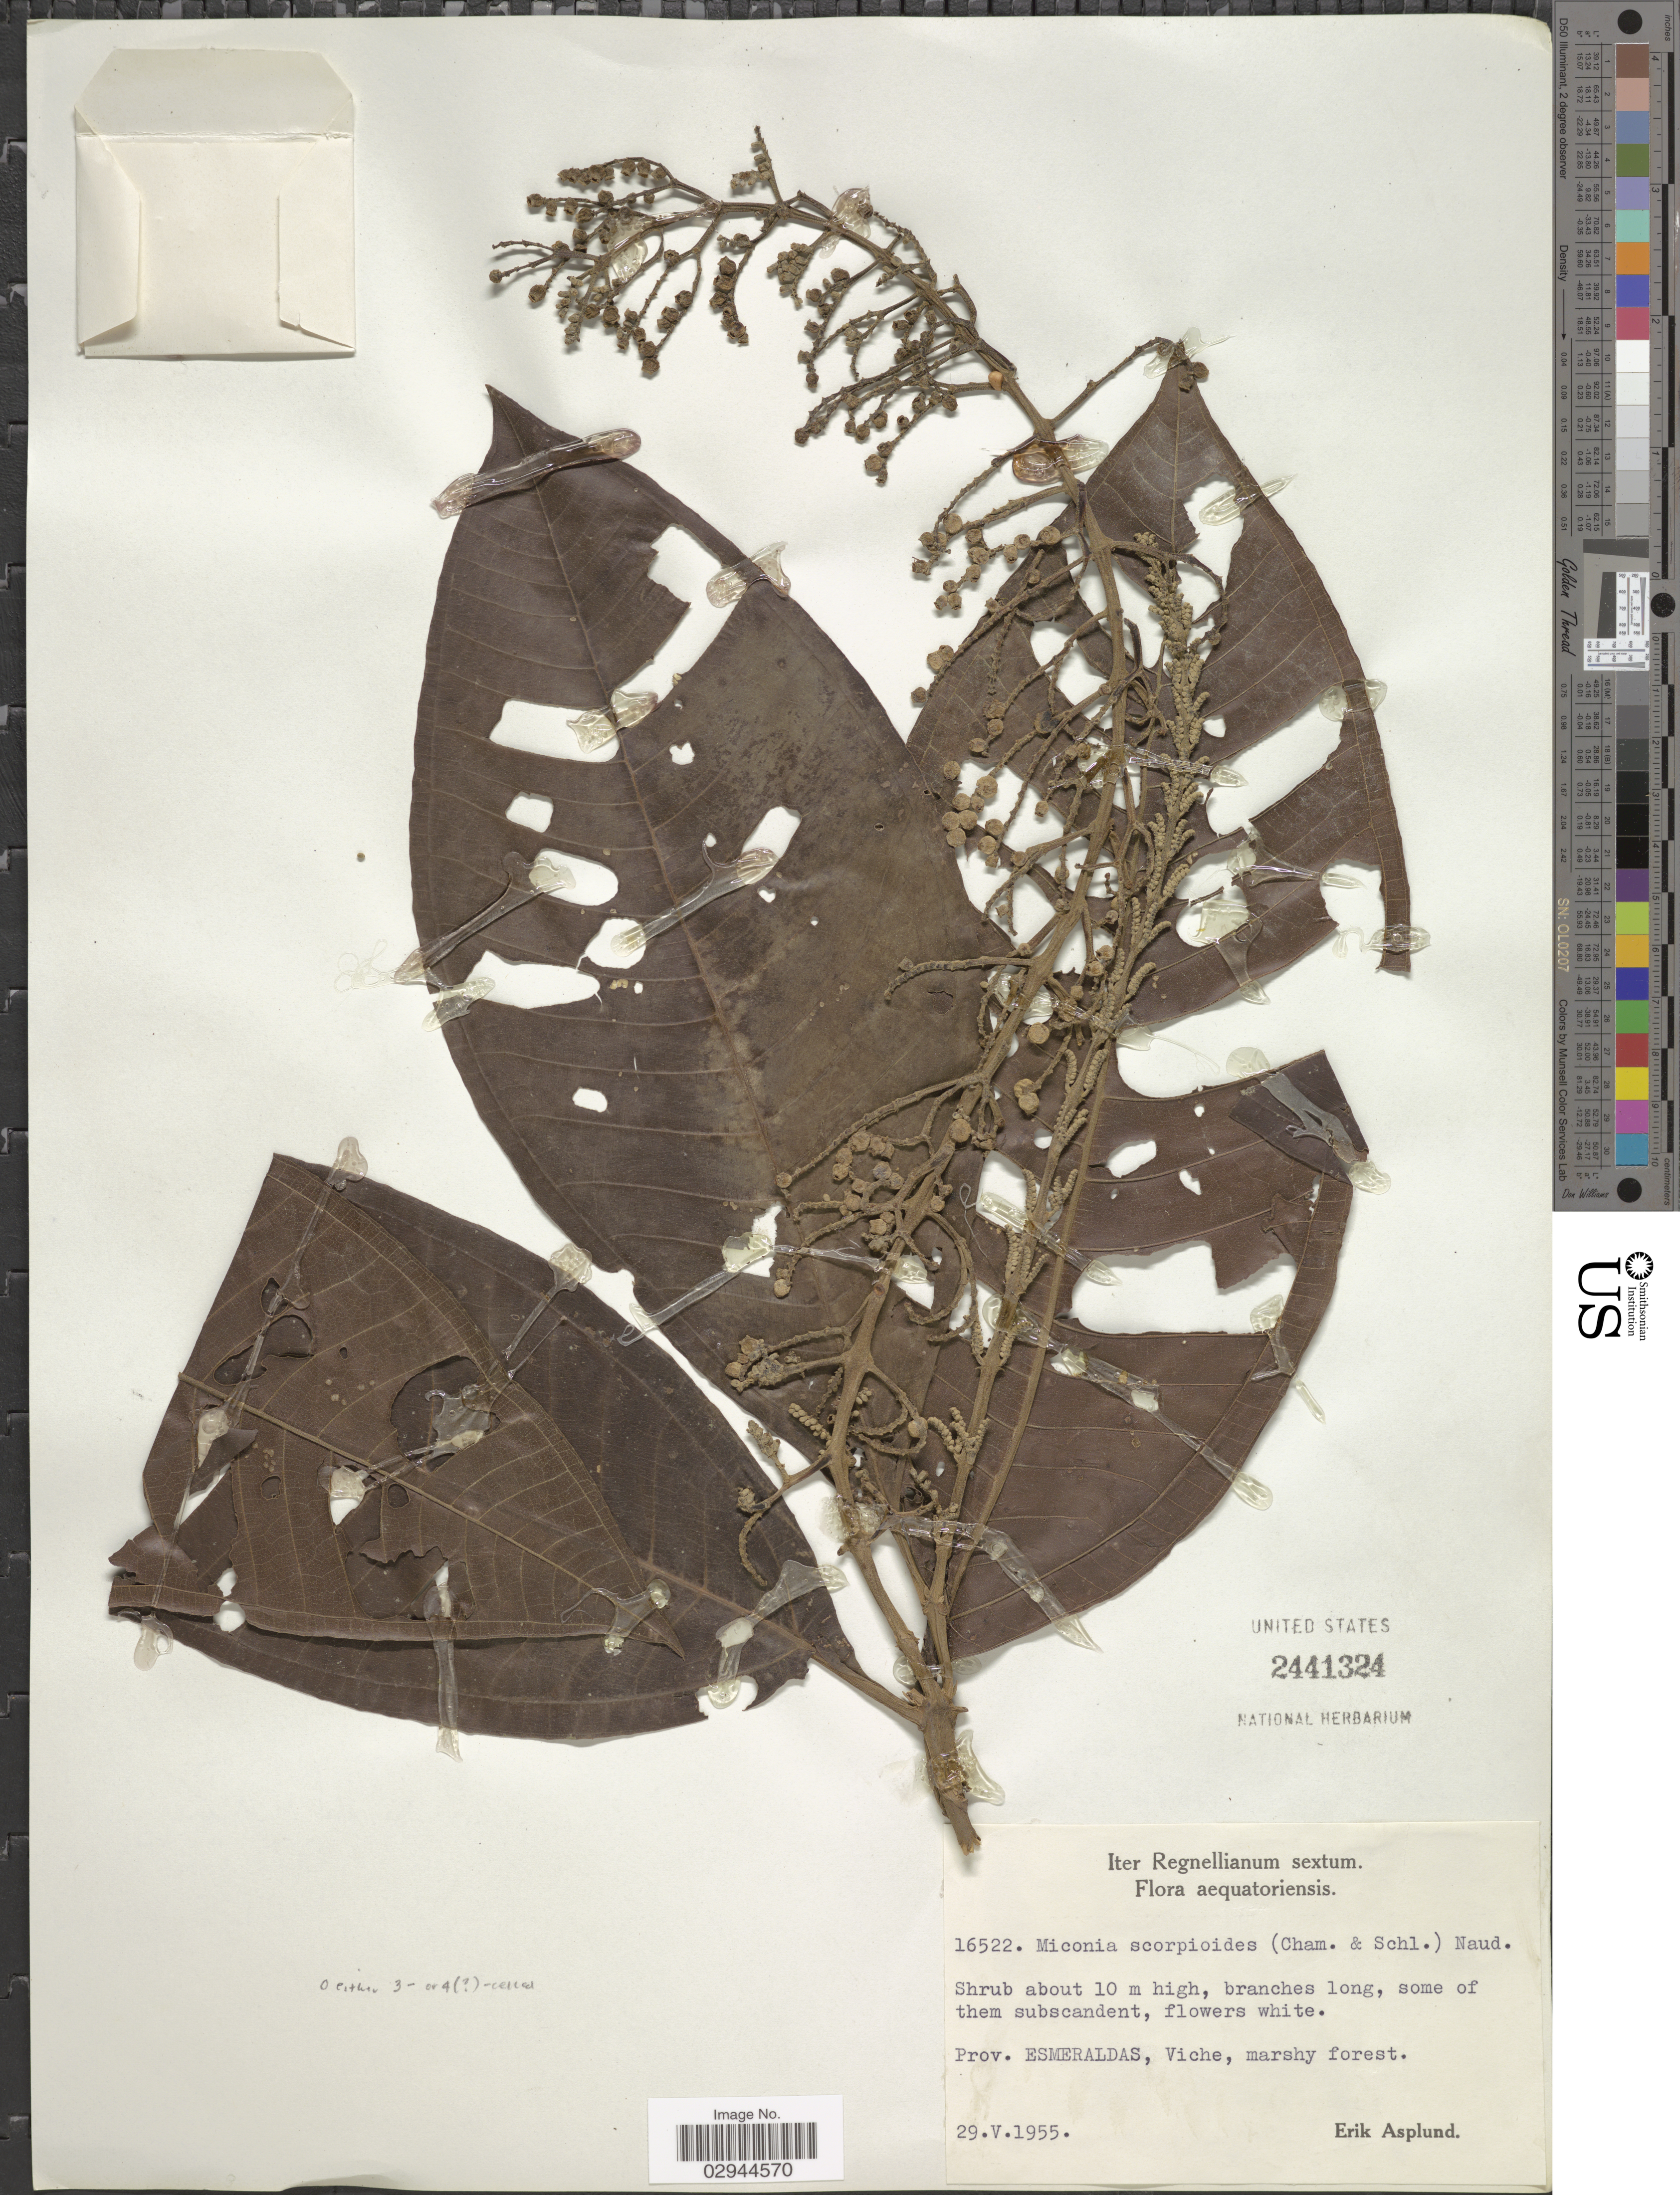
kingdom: Plantae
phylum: Tracheophyta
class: Magnoliopsida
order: Myrtales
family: Melastomataceae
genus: Miconia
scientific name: Miconia trinervia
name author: (Sw.) D. Don ex Loudon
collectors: E. Asplund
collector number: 16522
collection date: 1955-05-29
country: Ecuador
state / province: Esmeraldas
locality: Viche.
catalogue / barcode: US 2441324